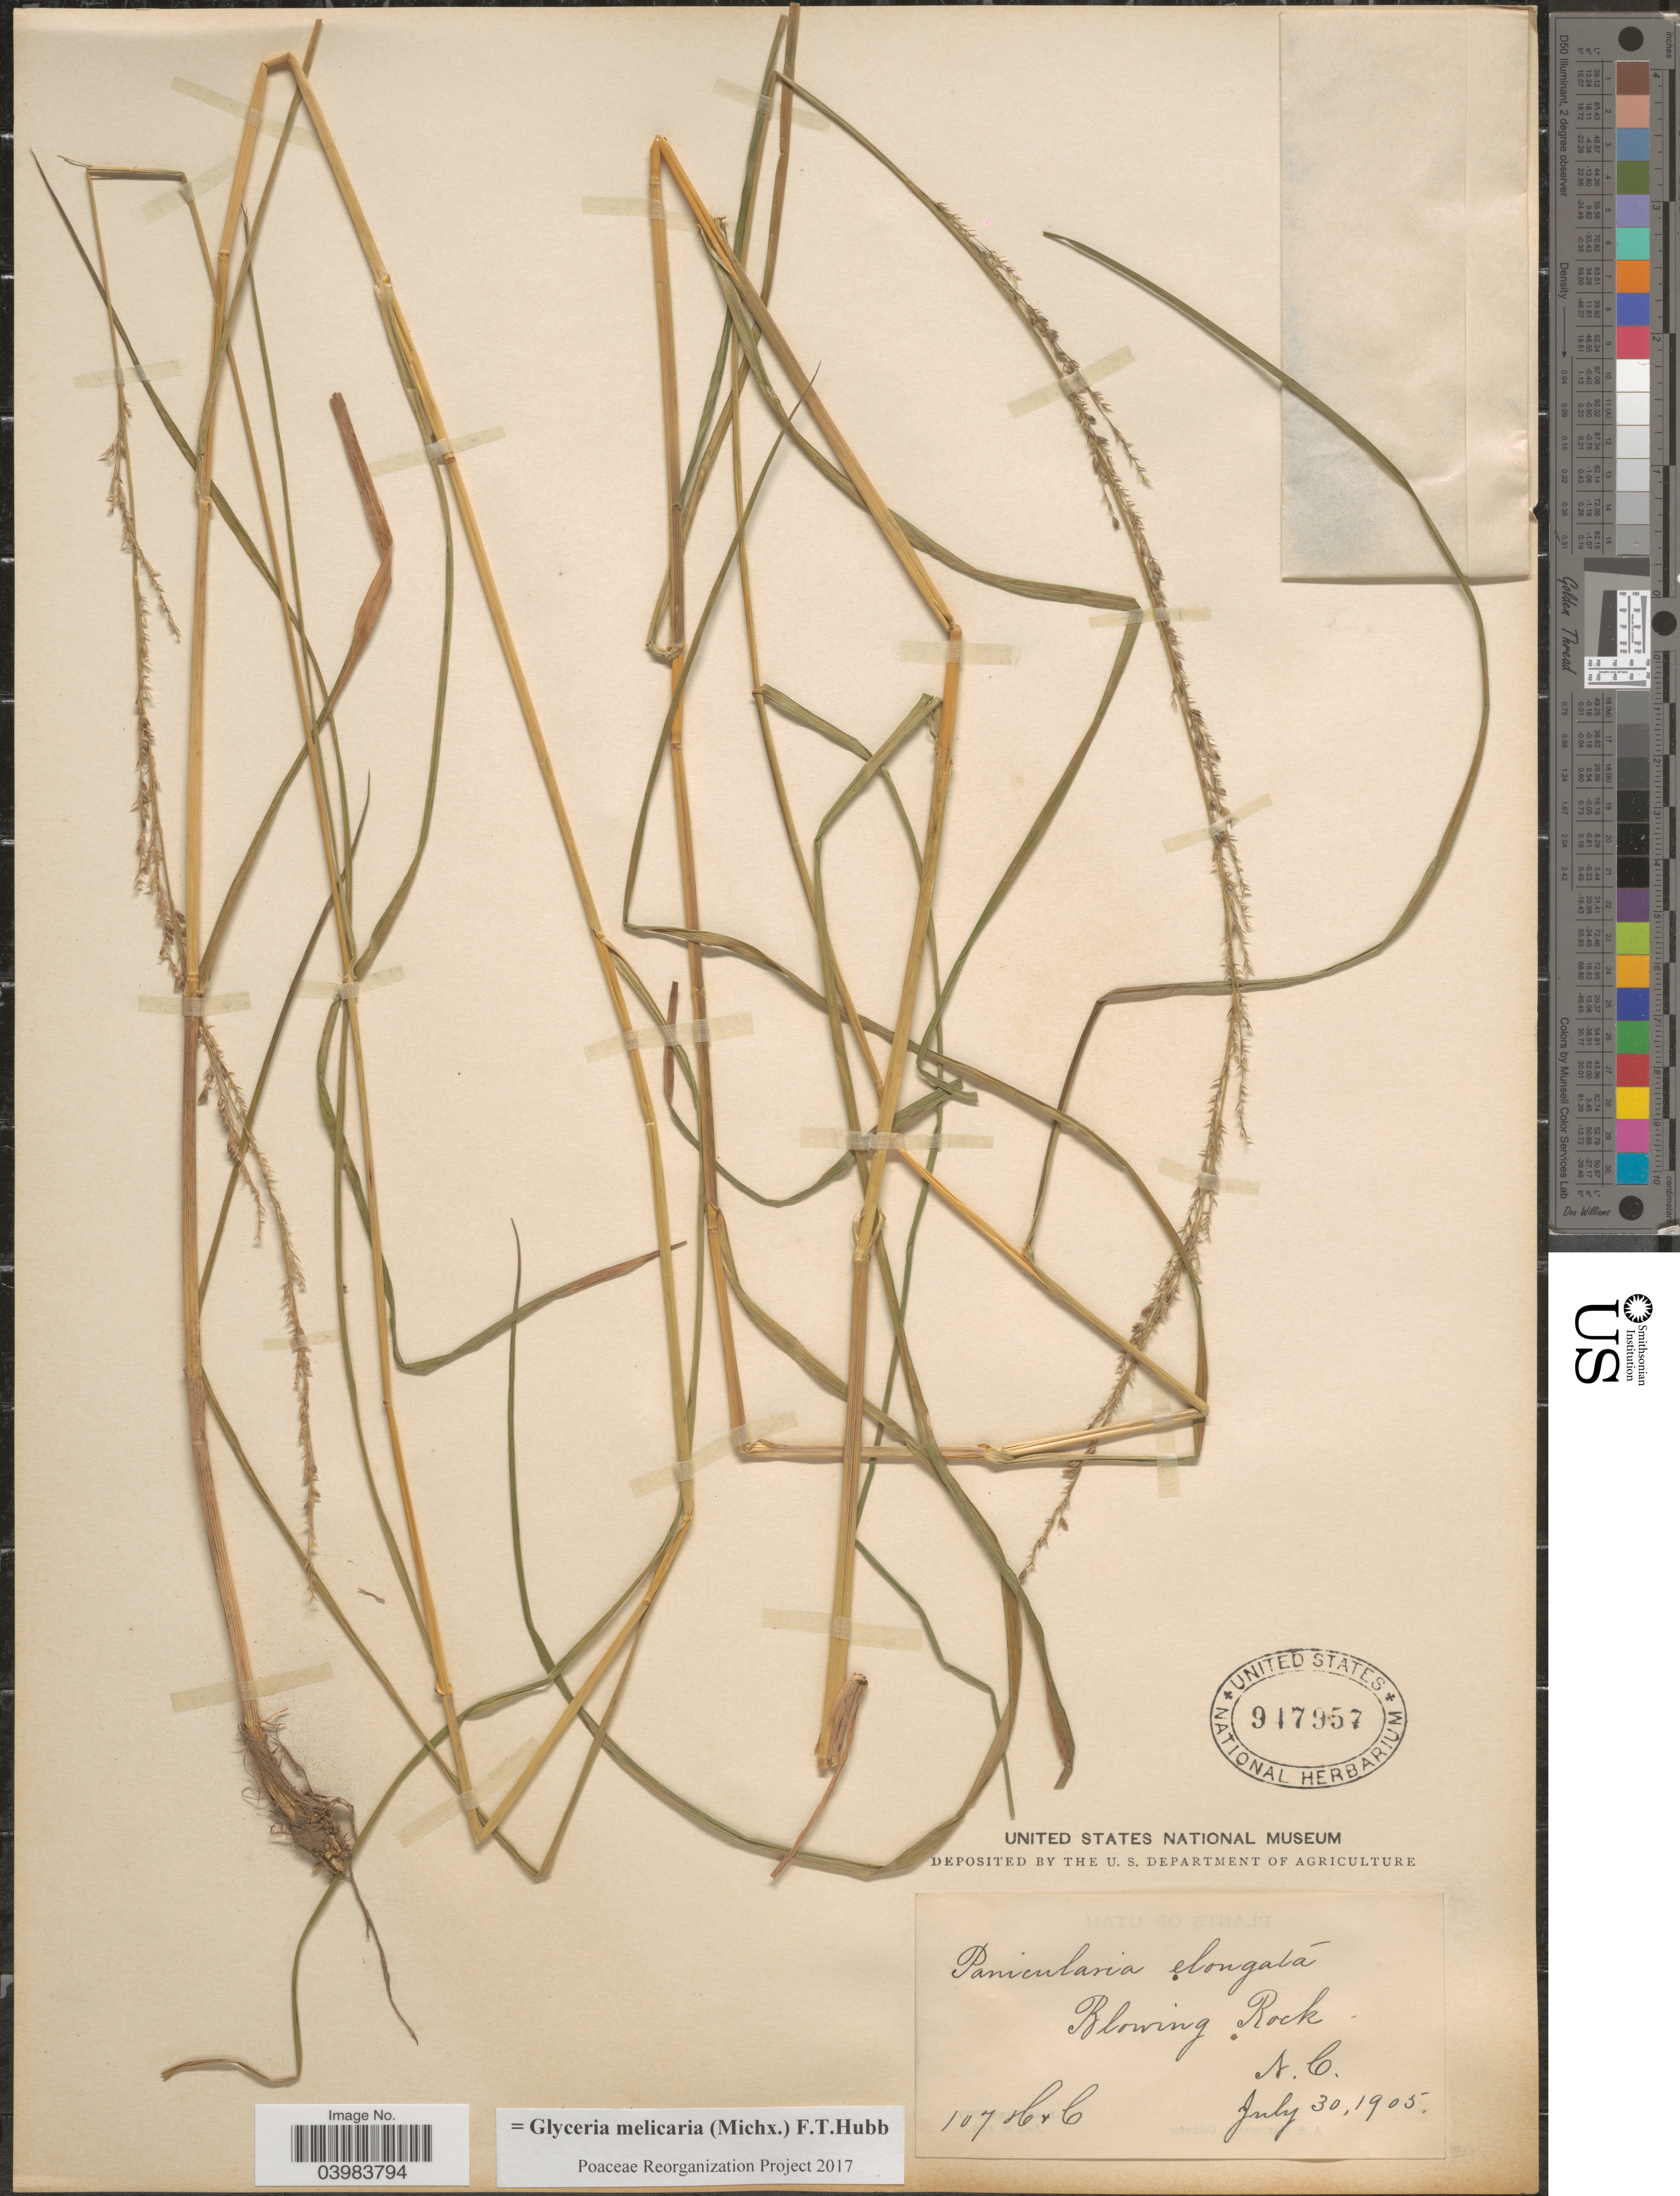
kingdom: Plantae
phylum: Tracheophyta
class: Liliopsida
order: Poales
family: Poaceae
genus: Glyceria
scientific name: Glyceria melicaria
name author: (Michx.) F.T. Hubb.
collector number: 107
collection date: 1905-07-30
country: United States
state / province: North Carolina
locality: Blowing Rock.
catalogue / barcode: US 947957